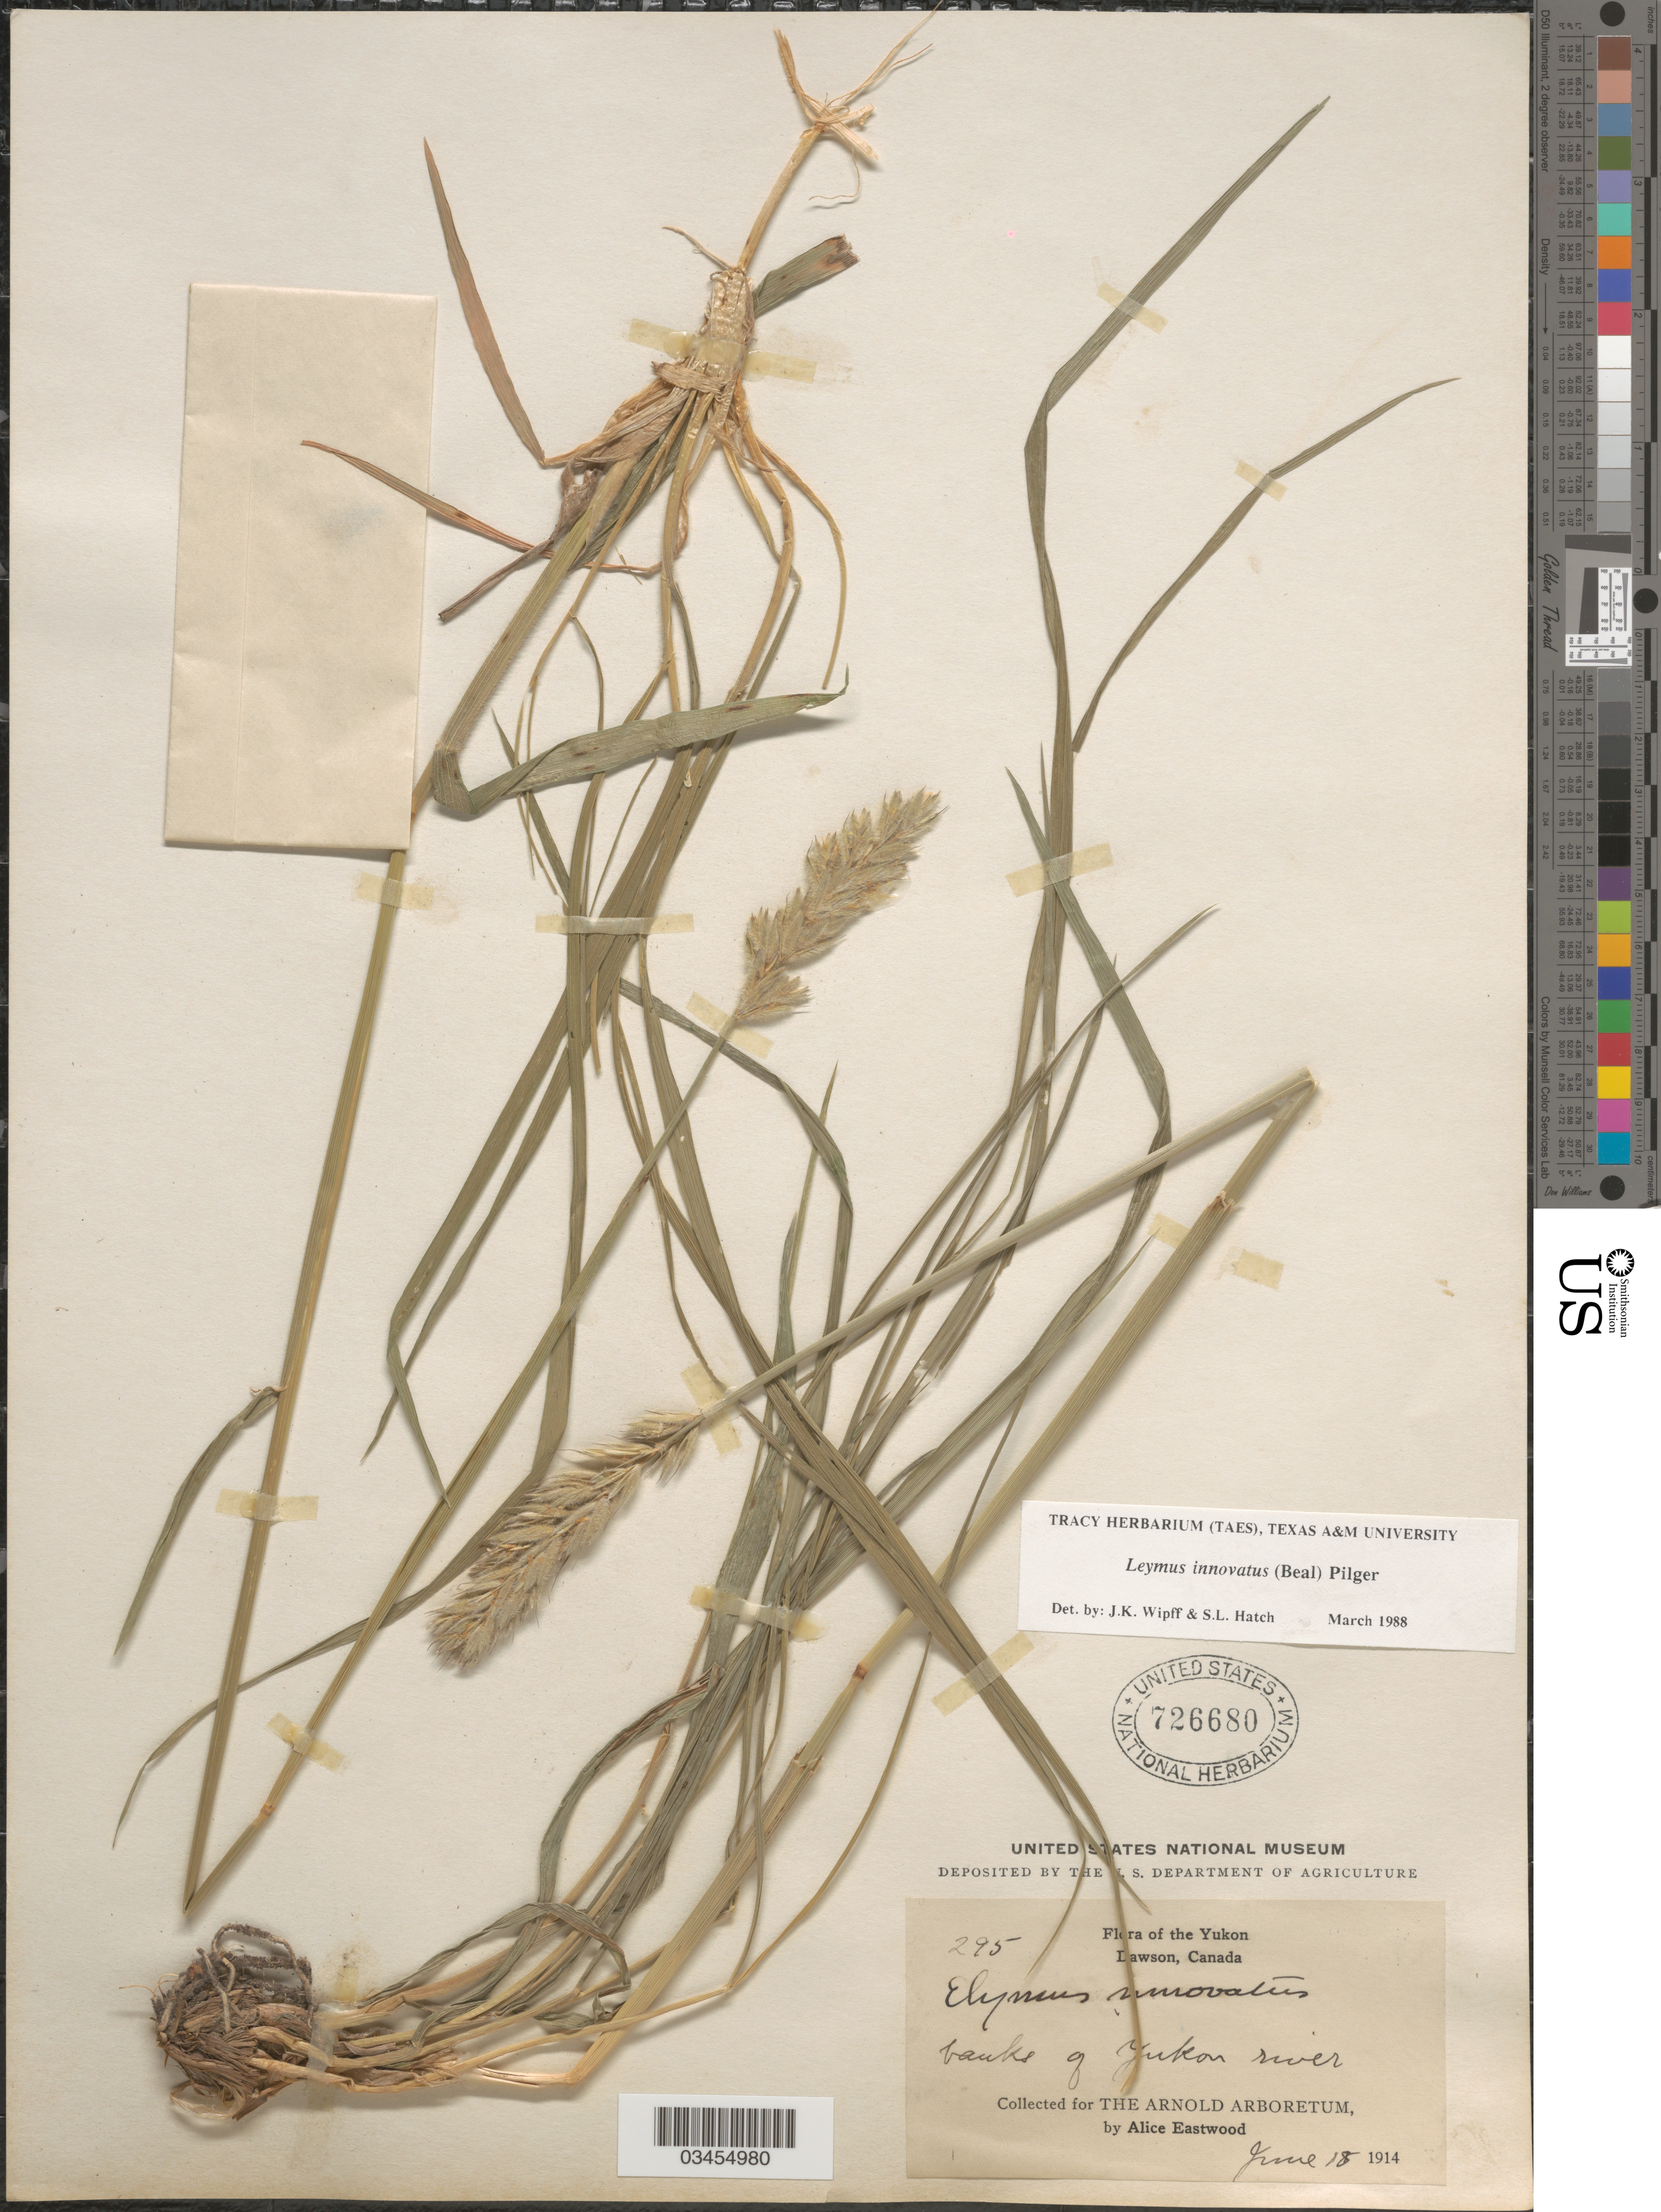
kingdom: Plantae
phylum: Tracheophyta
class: Liliopsida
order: Poales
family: Poaceae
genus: Leymus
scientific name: Leymus innovatus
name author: (W.J. Beal) Pilg.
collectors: A. Eastwood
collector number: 295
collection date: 1914-06-18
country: Canada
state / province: Yukon Territory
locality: Yukon. Dawson. Banks of Yukon river.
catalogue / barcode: US 726680